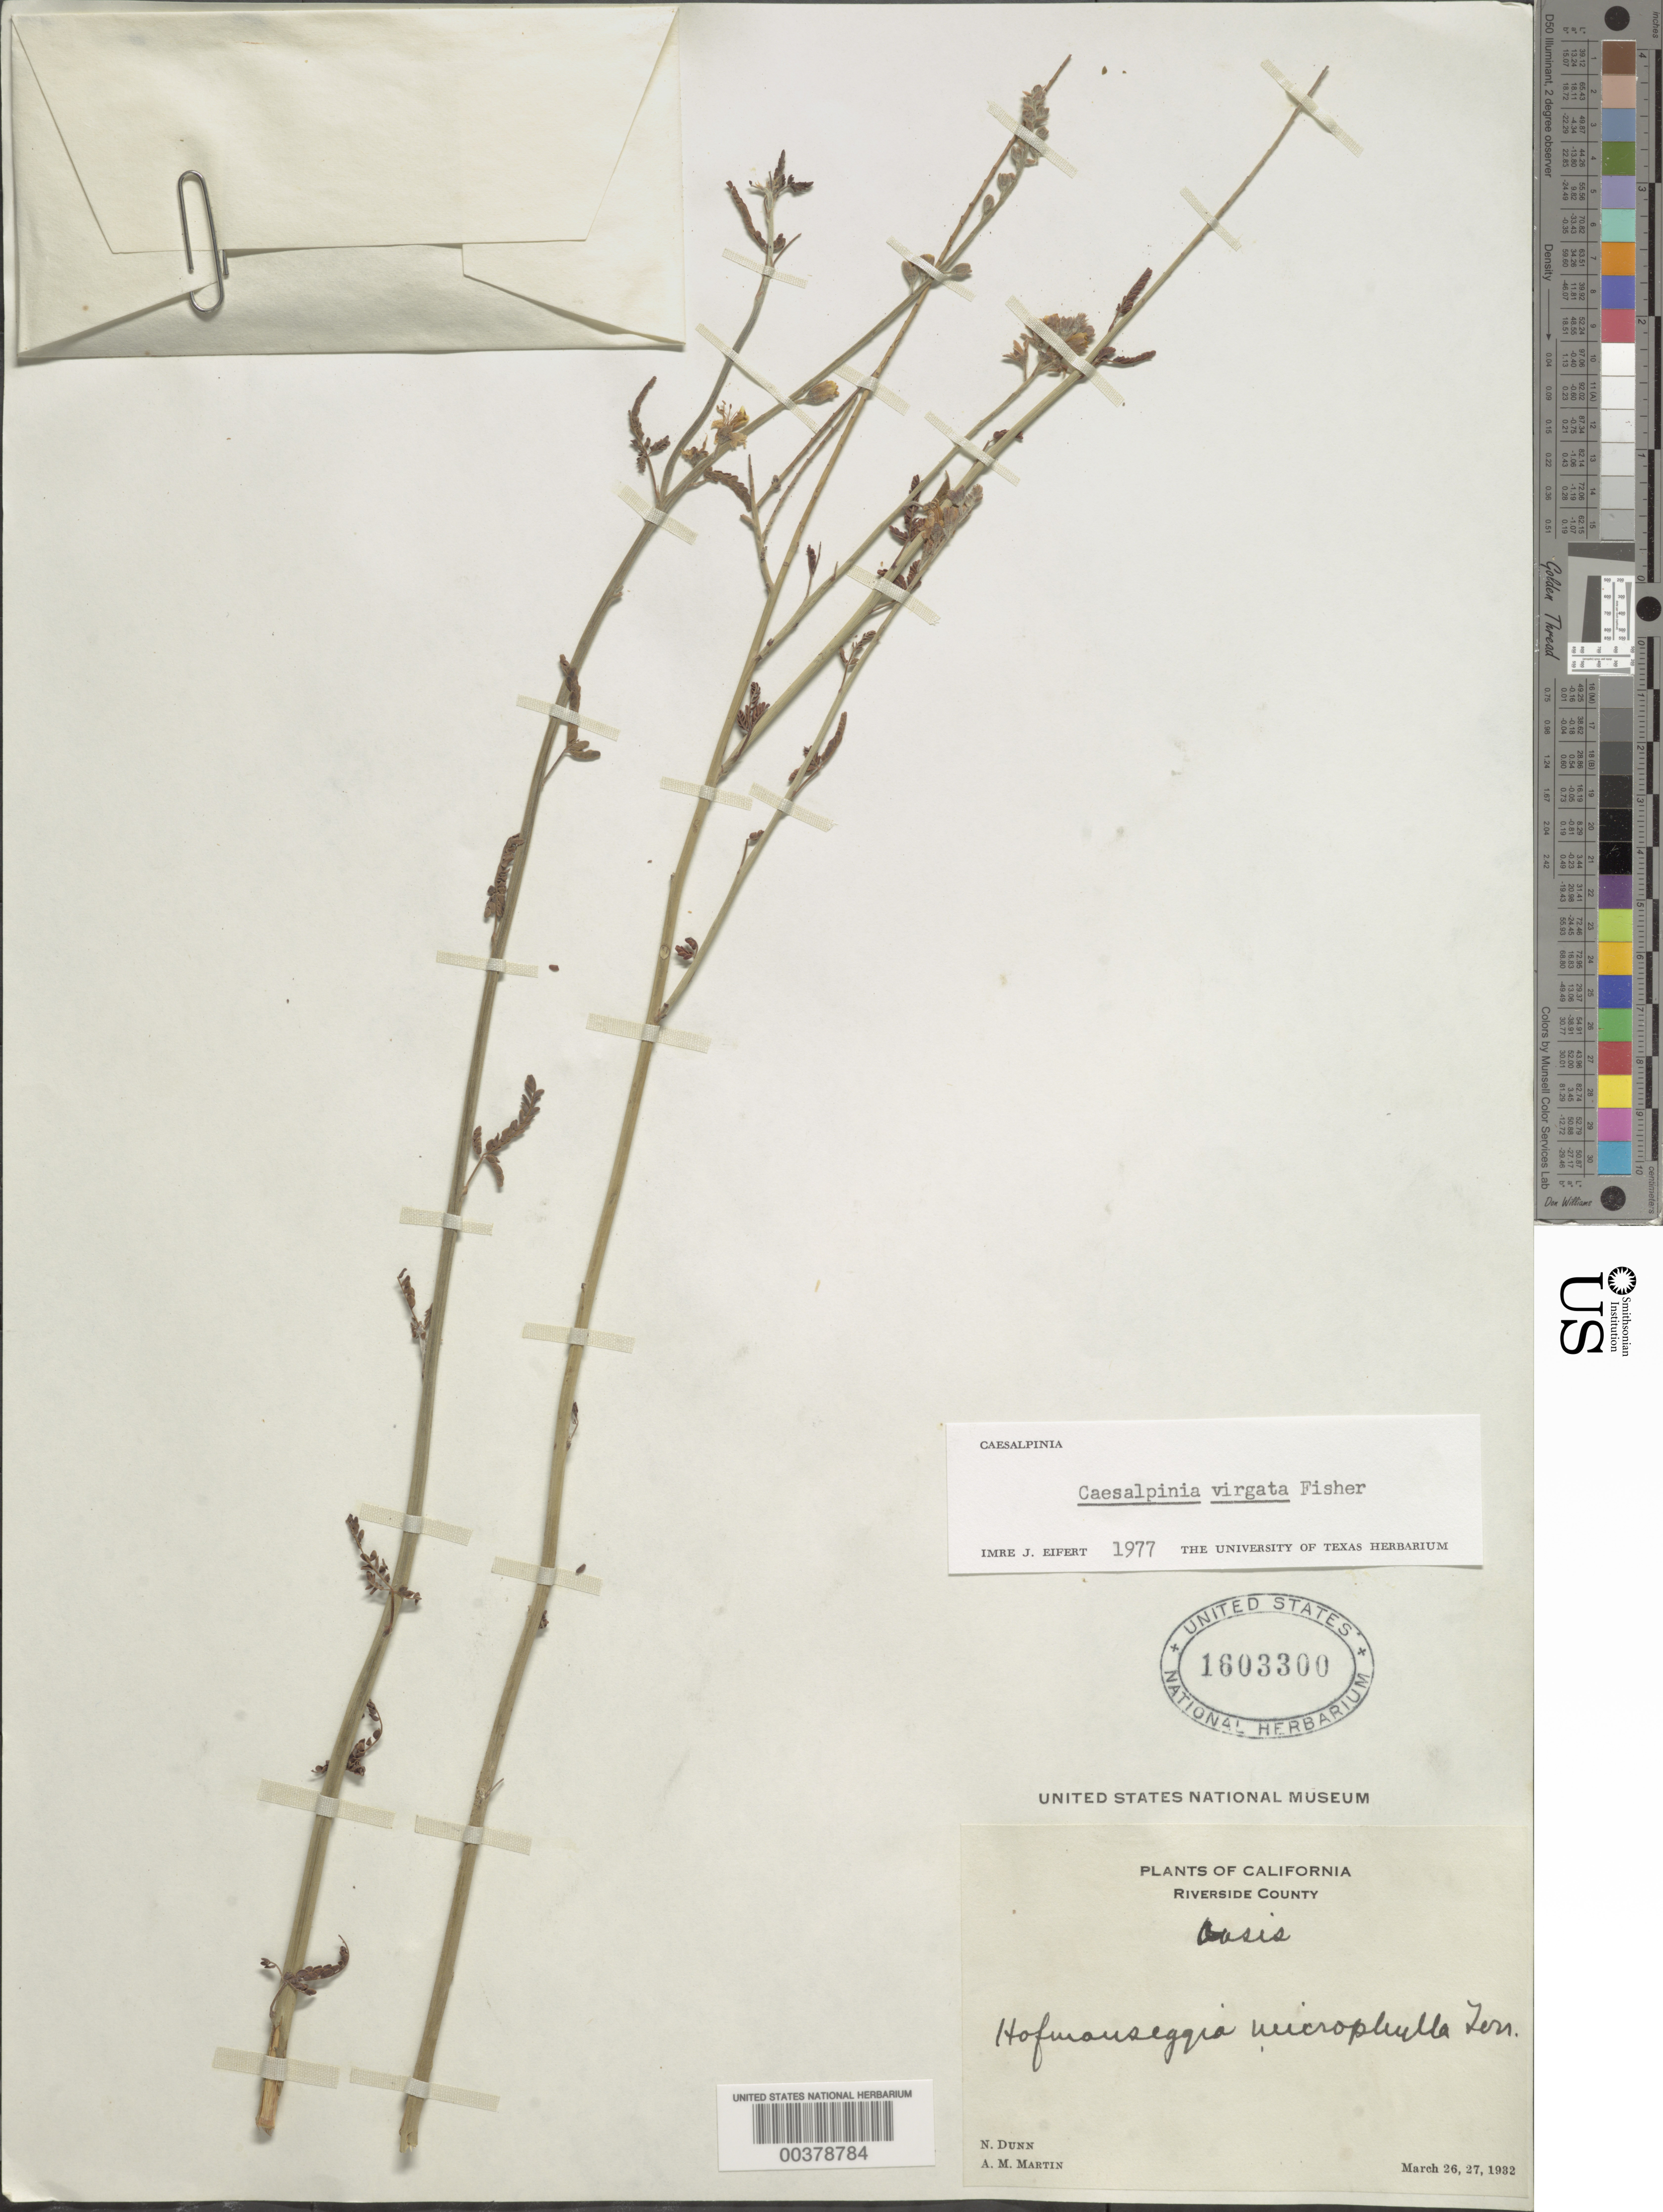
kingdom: Plantae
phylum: Tracheophyta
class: Magnoliopsida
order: Fabales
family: Fabaceae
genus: Hoffmannseggia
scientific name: Hoffmannseggia microphylla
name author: Torr.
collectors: N. Dunn & A. M. Martin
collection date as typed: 26 Mar 1932 and 27 Mar 1932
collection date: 1932-03-26,1932-03-27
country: United States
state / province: California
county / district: Riverside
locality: Oasis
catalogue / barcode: US 1603300